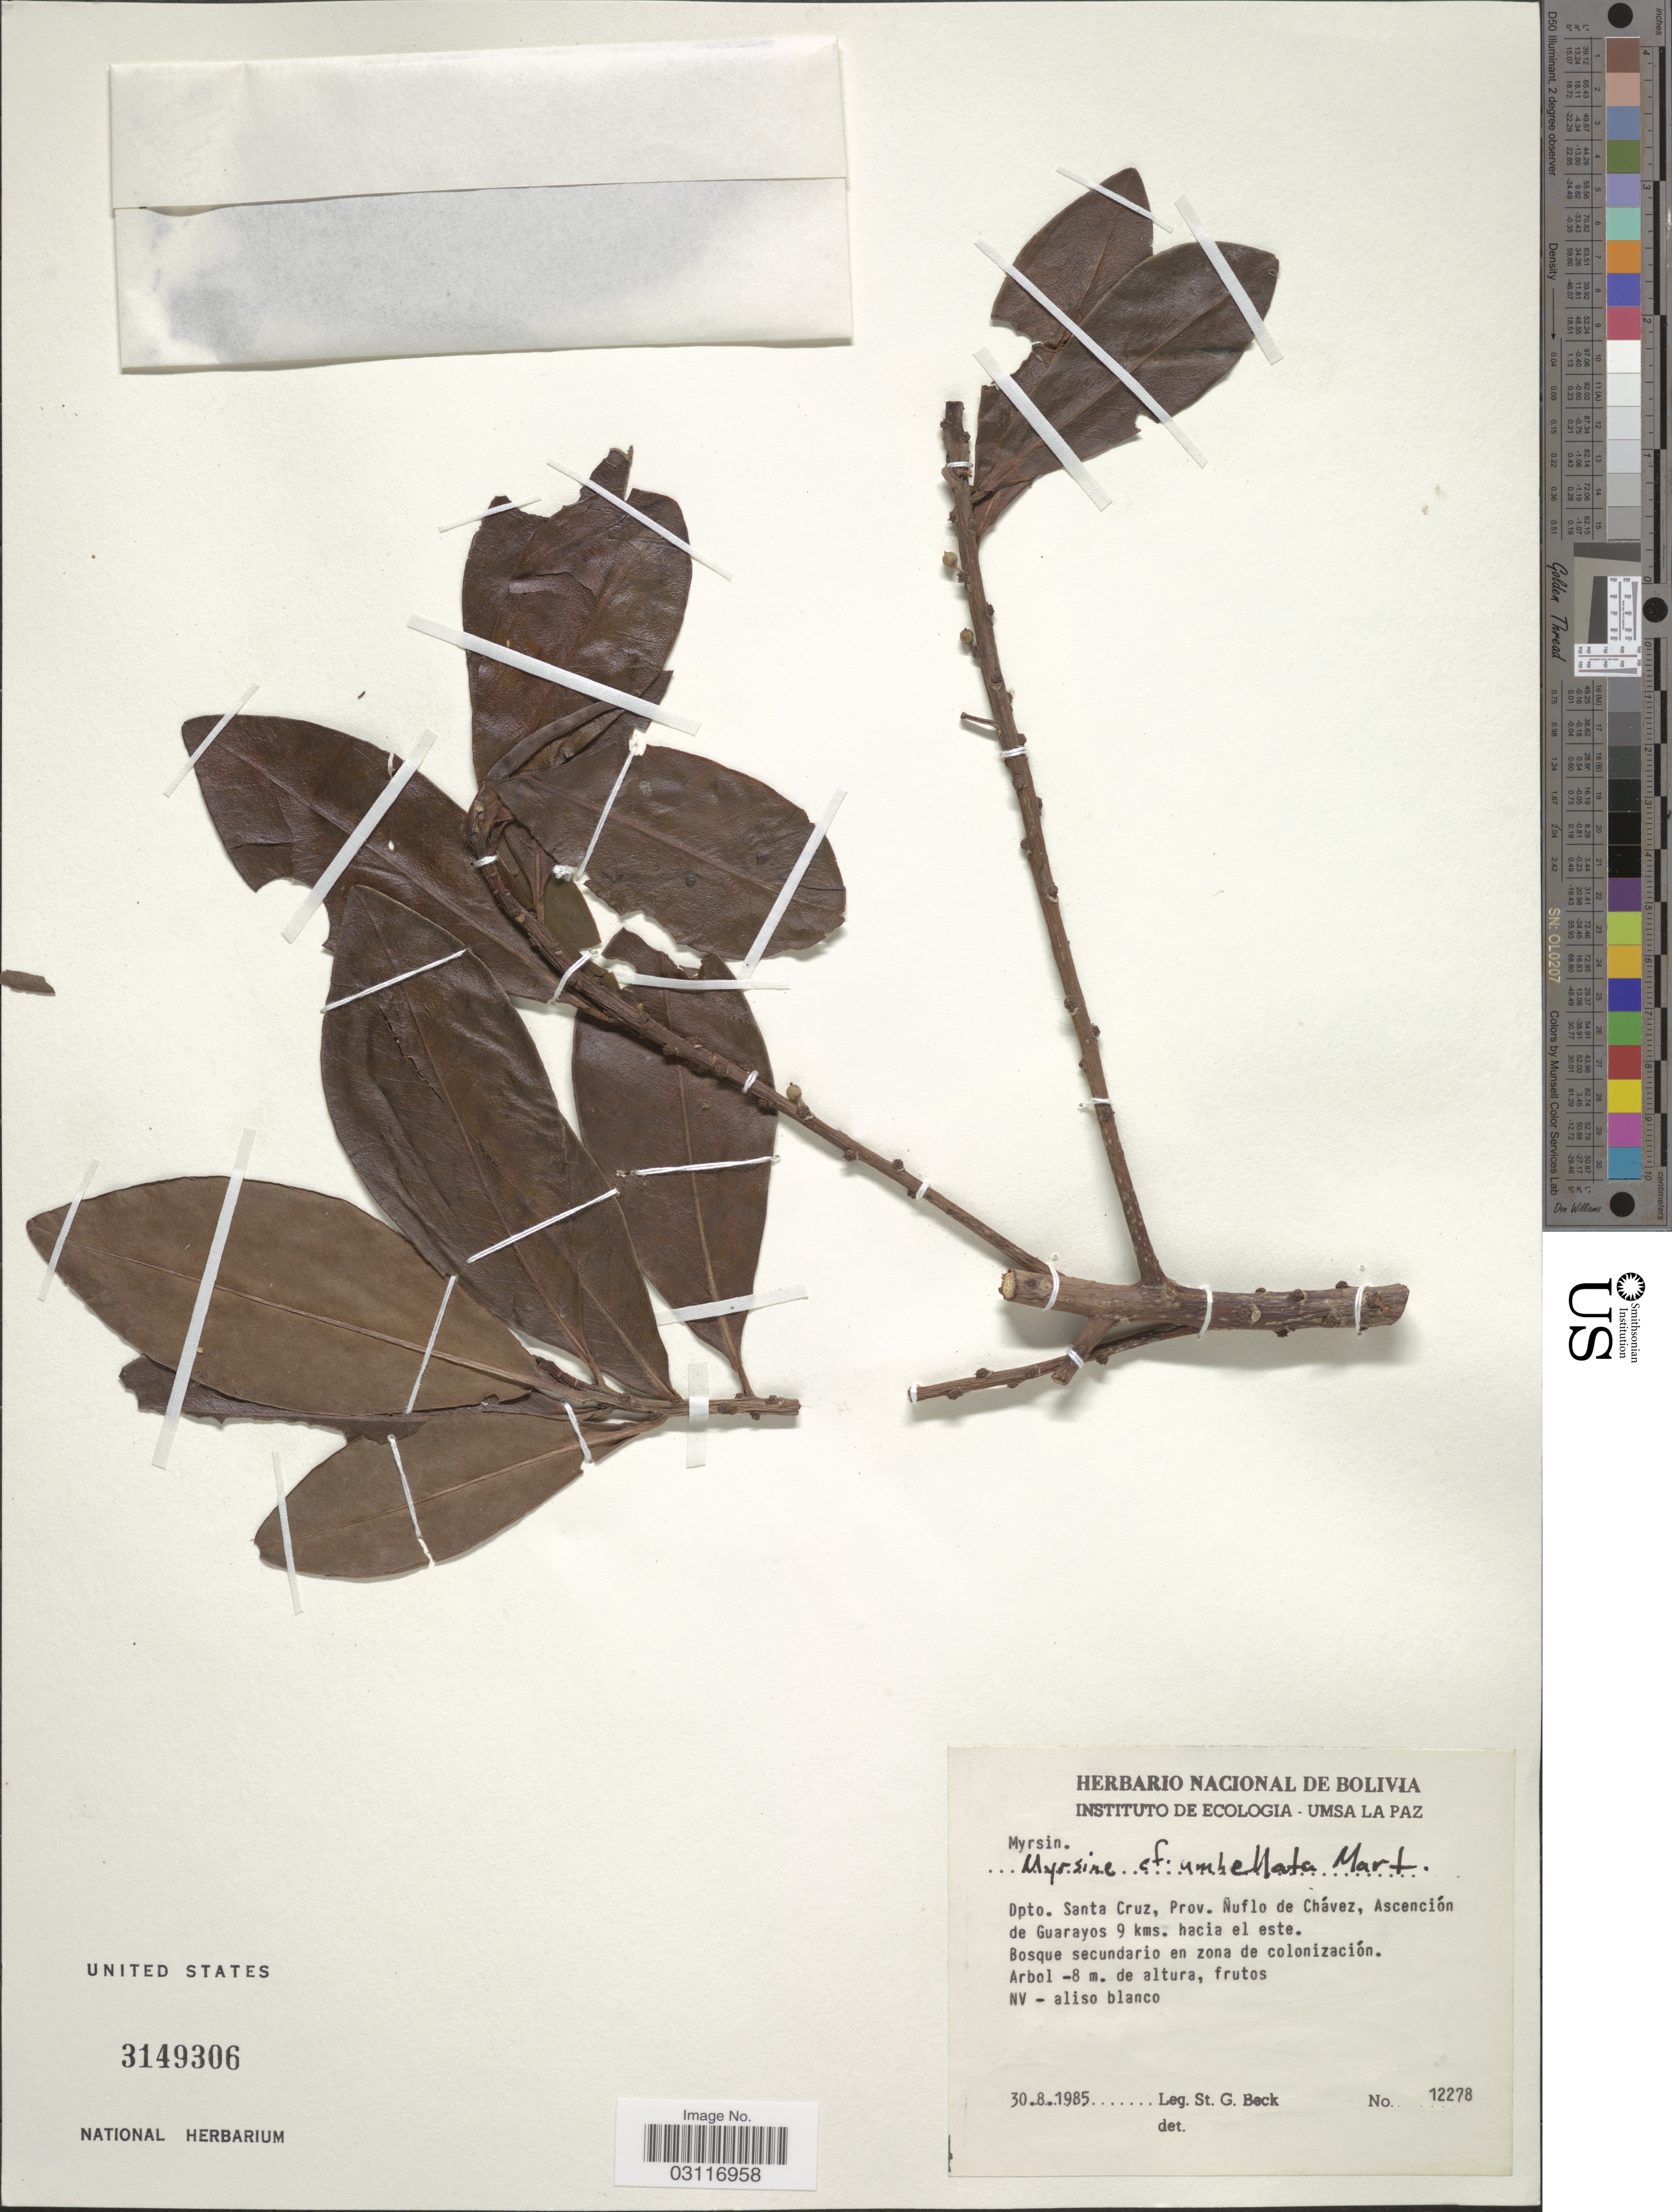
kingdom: Plantae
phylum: Tracheophyta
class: Magnoliopsida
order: Ericales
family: Primulaceae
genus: Myrsine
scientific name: Myrsine umbellata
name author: Mart.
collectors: S. G. Beck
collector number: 12278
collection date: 1985-08-30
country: Bolivia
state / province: Santa Cruz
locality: Dpto. Santa Cruz, Prov. Ñuflo de Chávez, Ascensión de Guarayos 9 kms. hacia el este.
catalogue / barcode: US 3149306